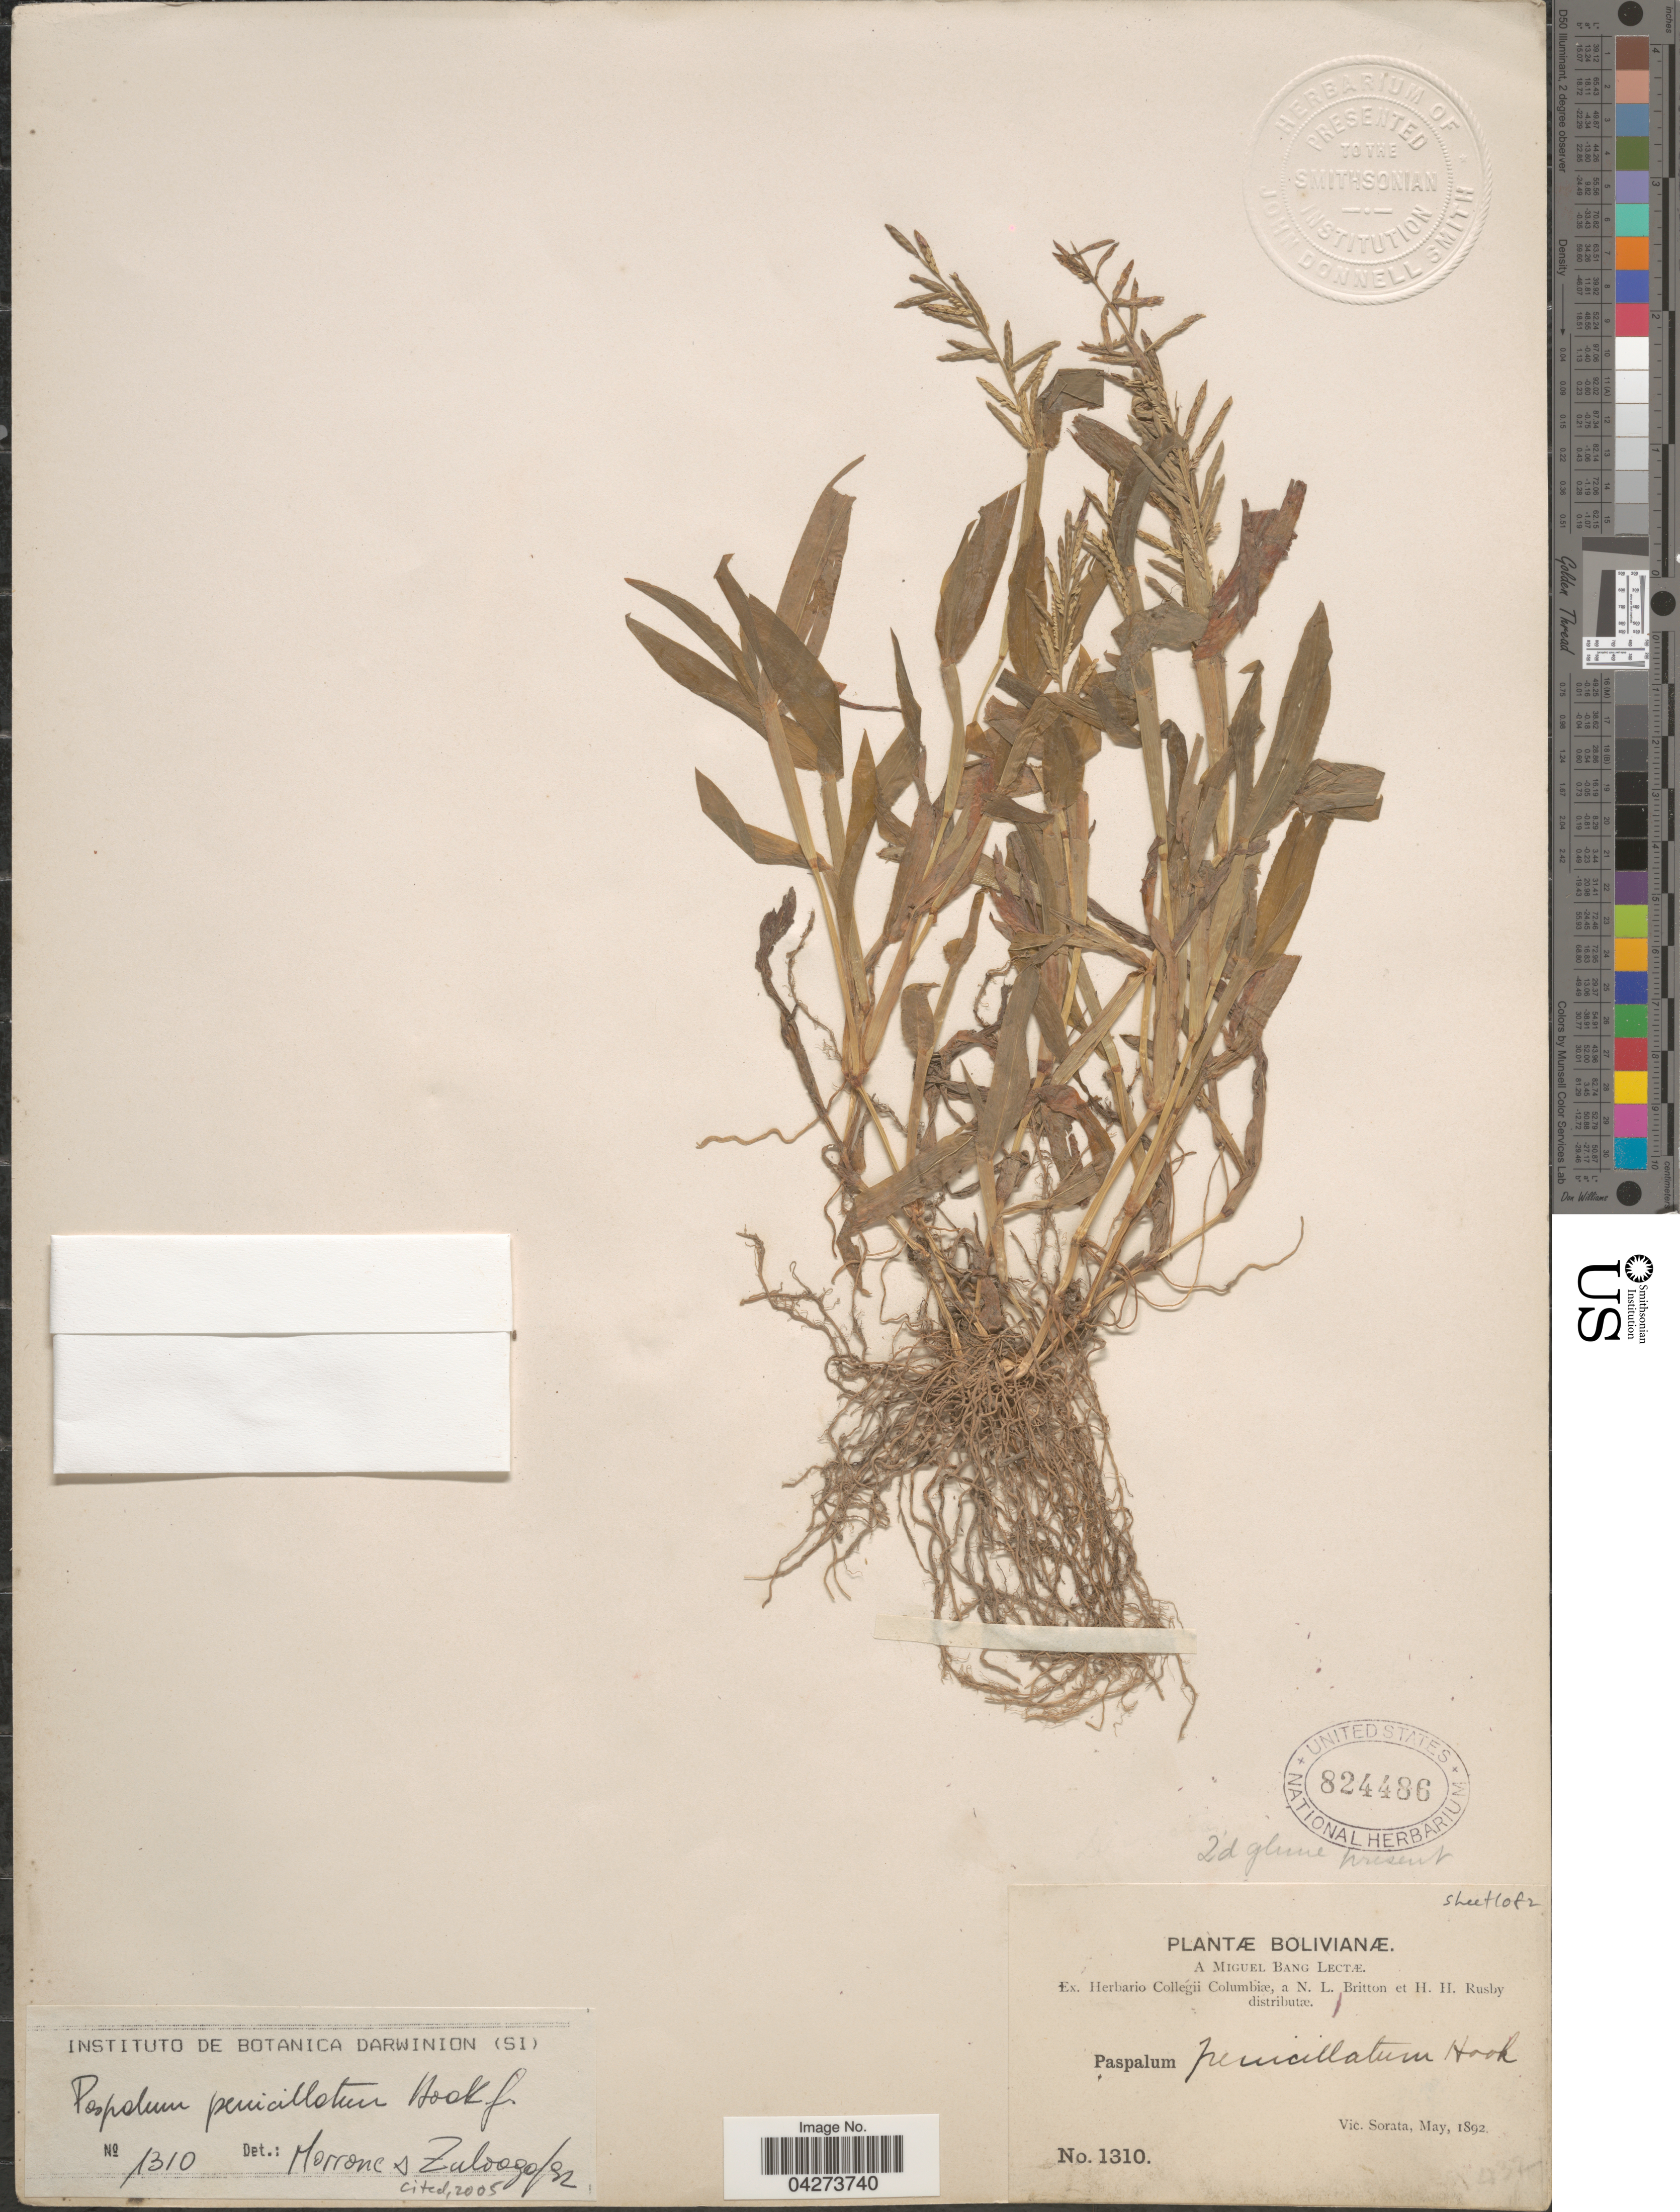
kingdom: Plantae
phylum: Tracheophyta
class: Liliopsida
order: Poales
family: Poaceae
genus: Paspalum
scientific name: Paspalum penicillatum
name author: Hook. f.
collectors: M. Bang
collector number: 1310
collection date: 1892-05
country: Bolivia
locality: Vic. Sorata.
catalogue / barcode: US 824486